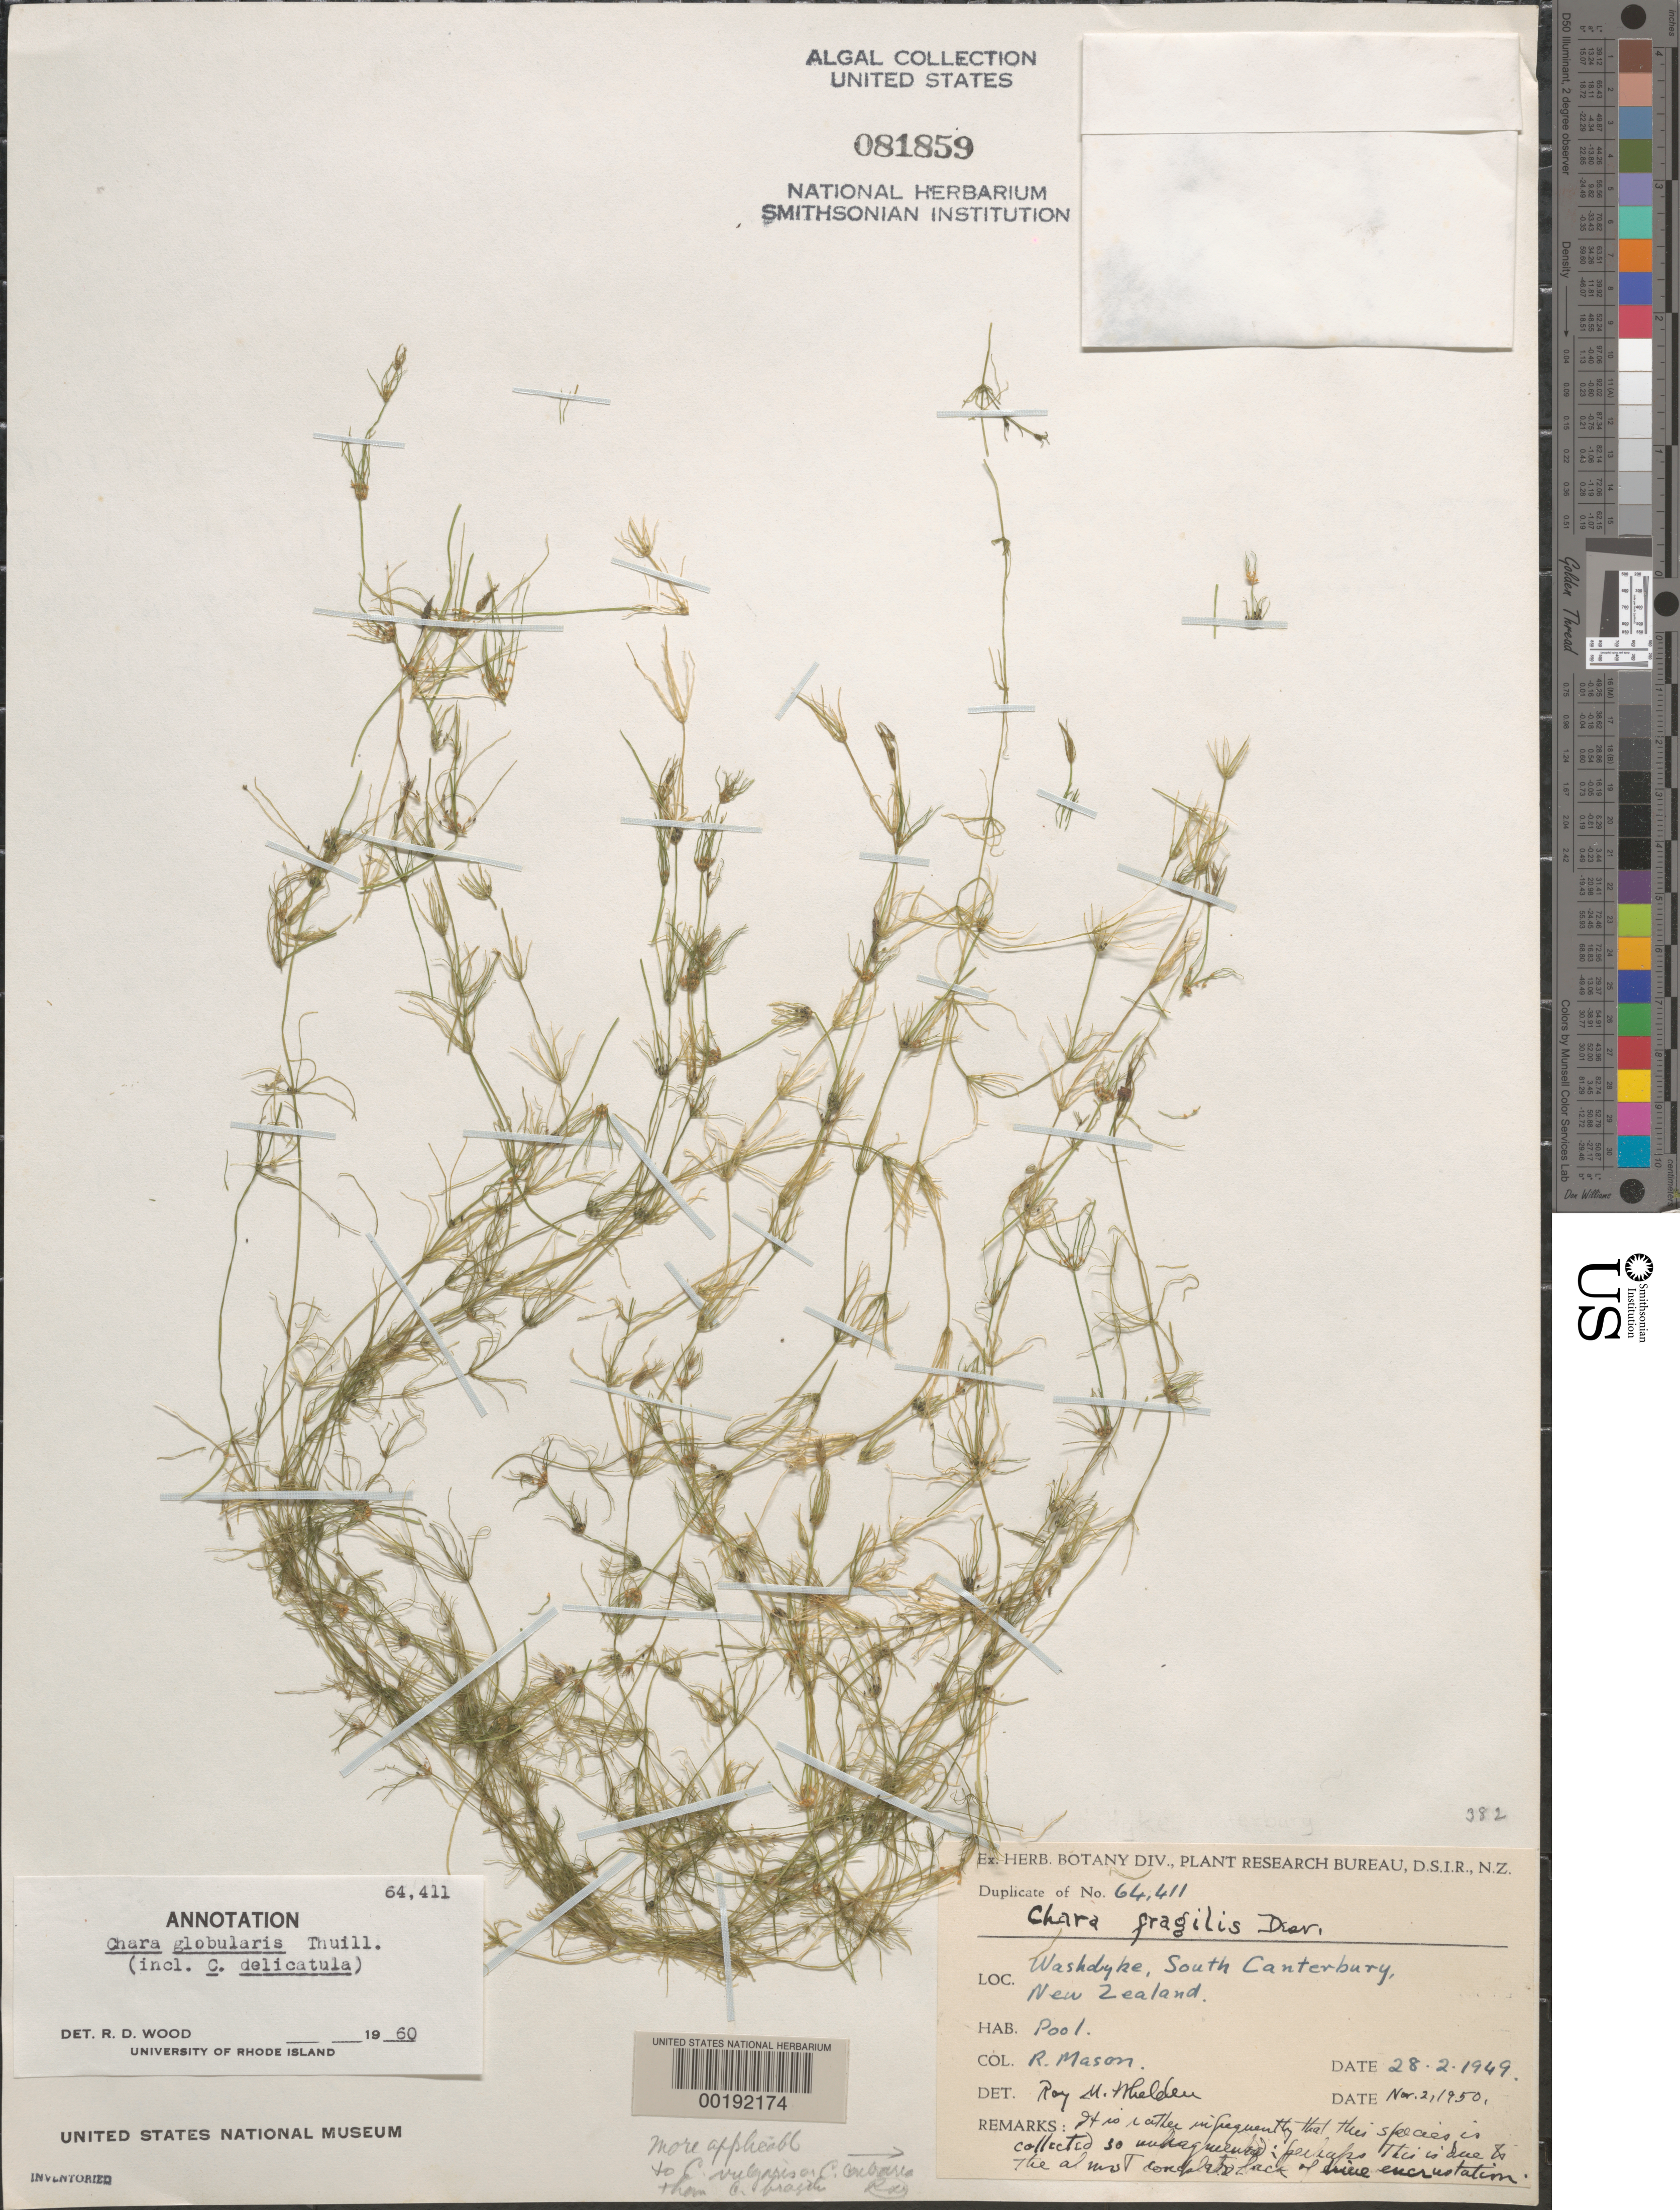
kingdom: Plantae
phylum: Charophyta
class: Charophyceae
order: Charales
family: Characeae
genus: Chara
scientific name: Chara globularis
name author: Thuiller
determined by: Wood, R. D.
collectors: R. Mason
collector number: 64411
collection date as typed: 28 Feb 1949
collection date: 1949-02-28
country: New Zealand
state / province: Canterbury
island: South Island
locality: Washdyke, south Canterbury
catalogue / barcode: US 81859